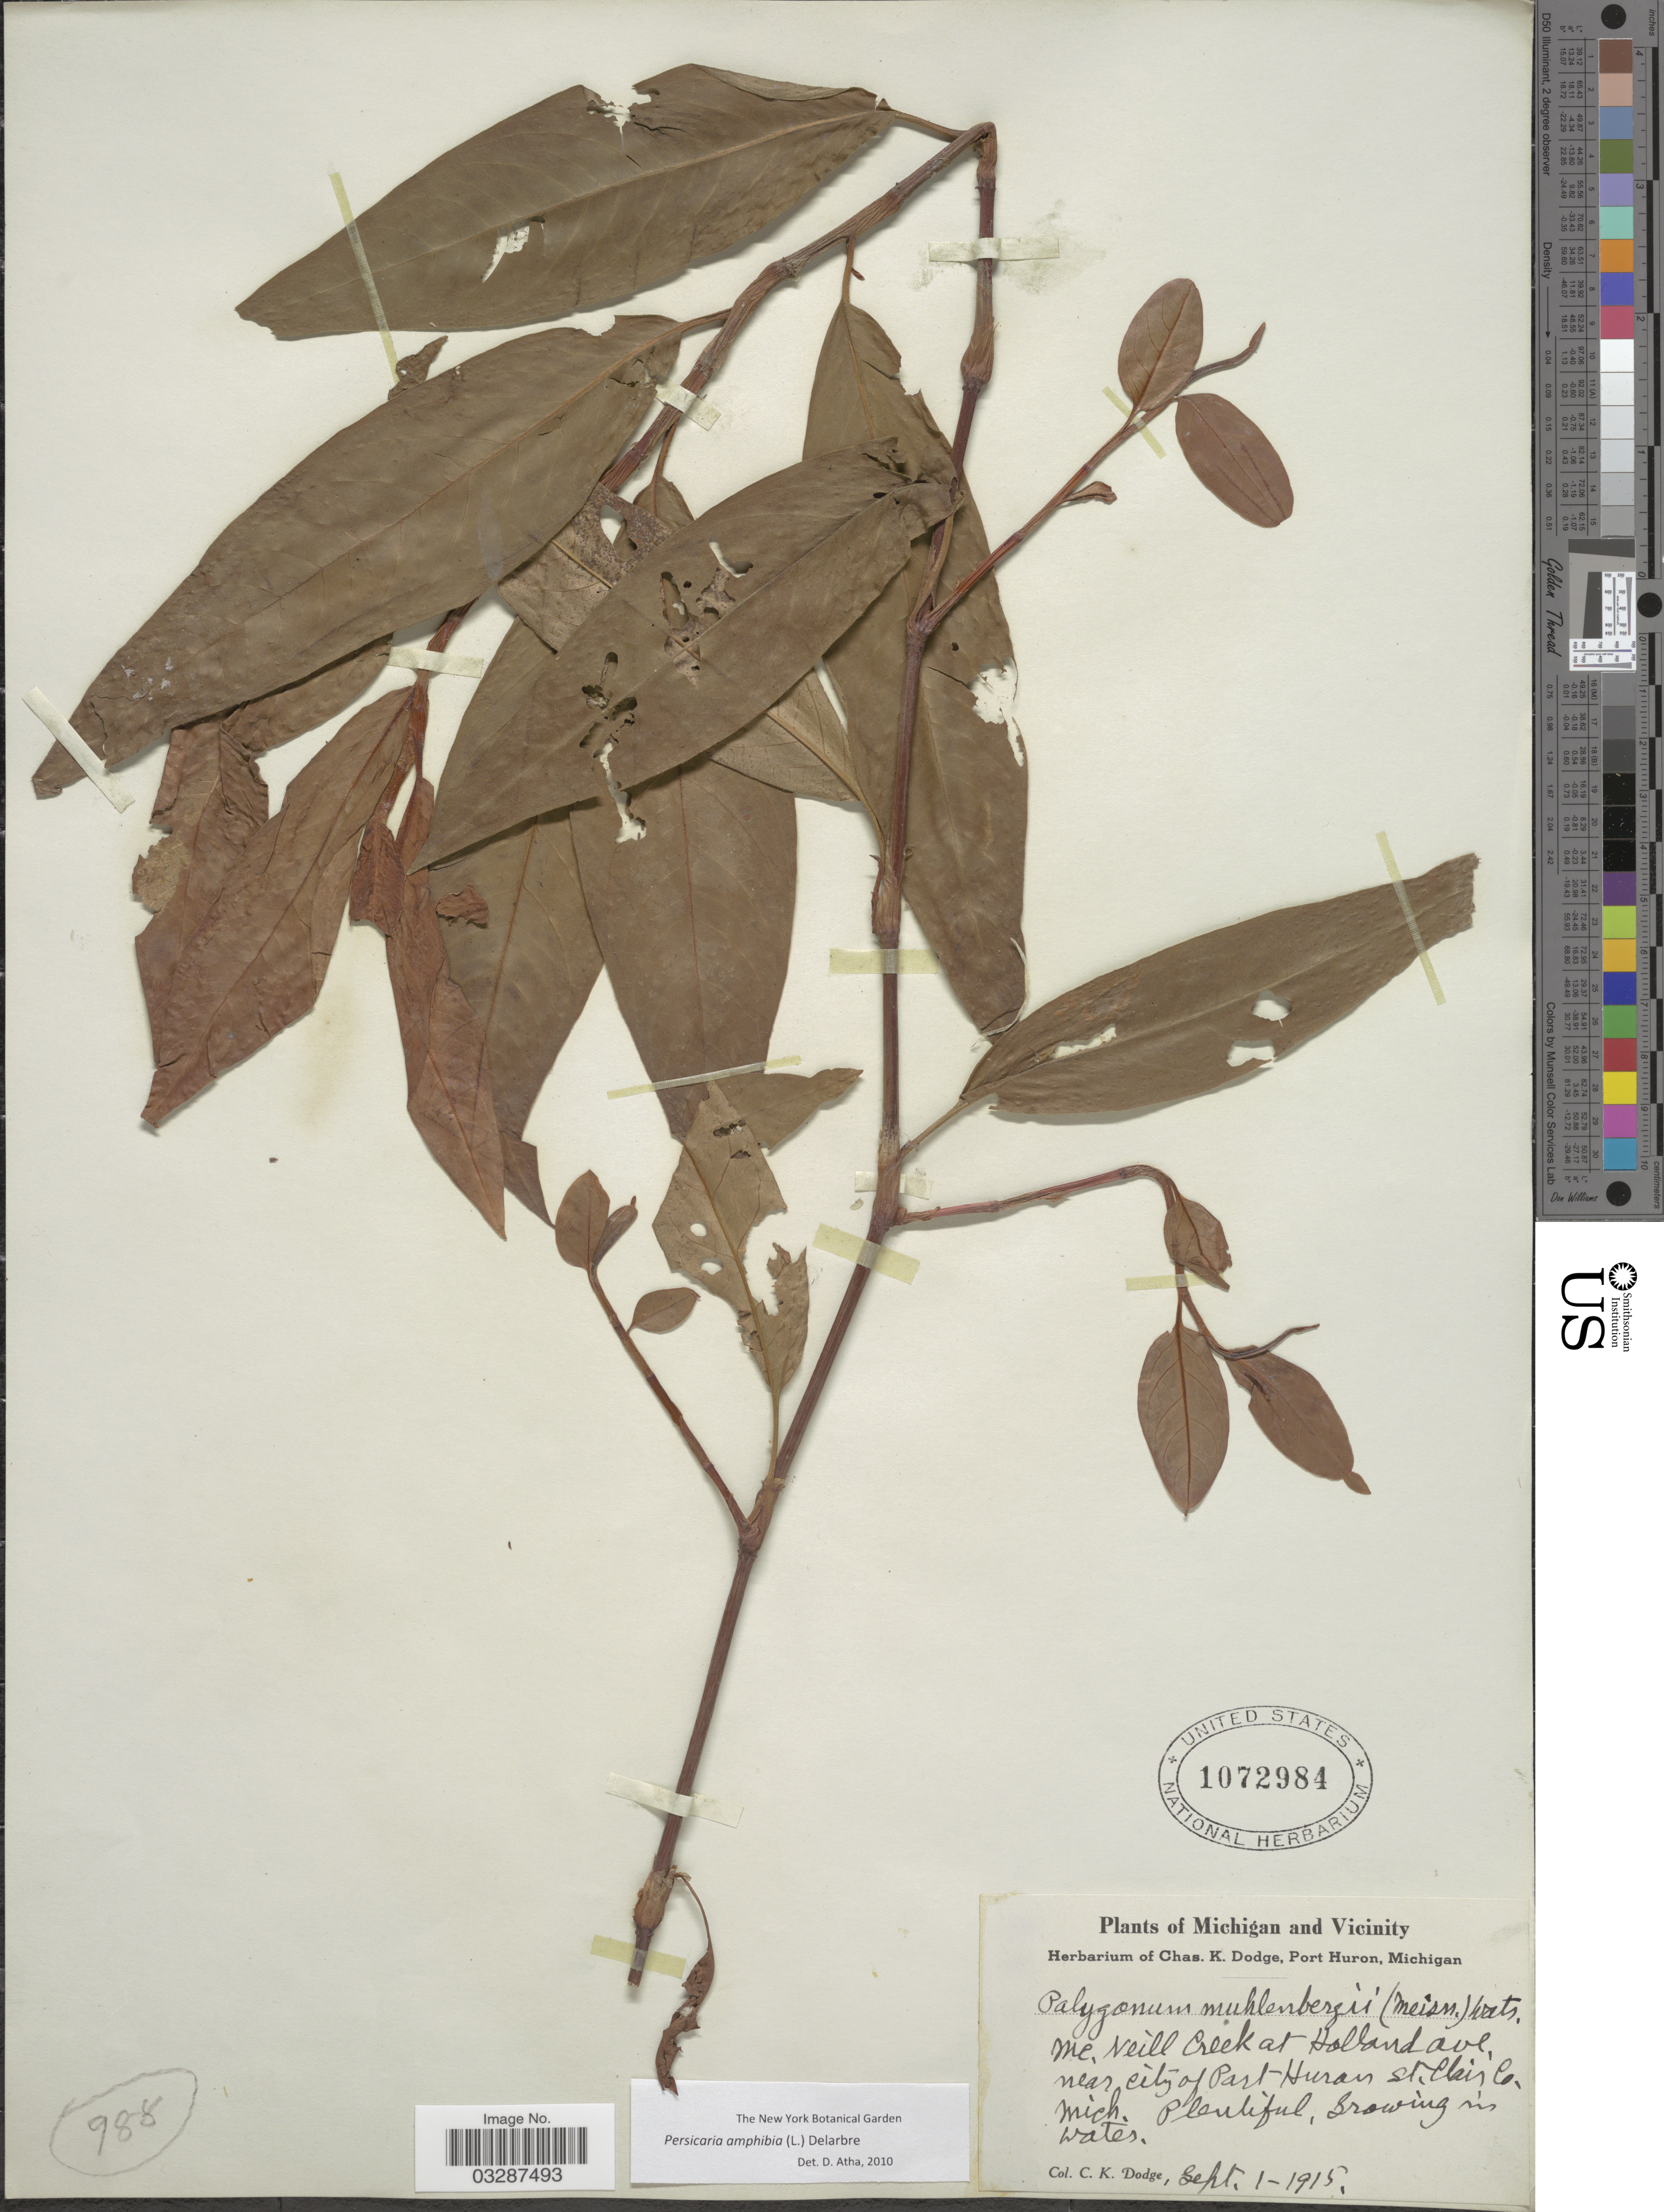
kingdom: Plantae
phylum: Tracheophyta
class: Magnoliopsida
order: Caryophyllales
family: Polygonaceae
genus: Persicaria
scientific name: Persicaria amphibia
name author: (L.) Delarbre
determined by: Atha, D. E.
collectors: C. K. Dodge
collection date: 1915-09-01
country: United States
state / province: Michigan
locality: Michigan and Vicinity. Mc.Neill Creek at Holland Ave, near city of Port Huron St. Clair Co.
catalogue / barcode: US 1072984